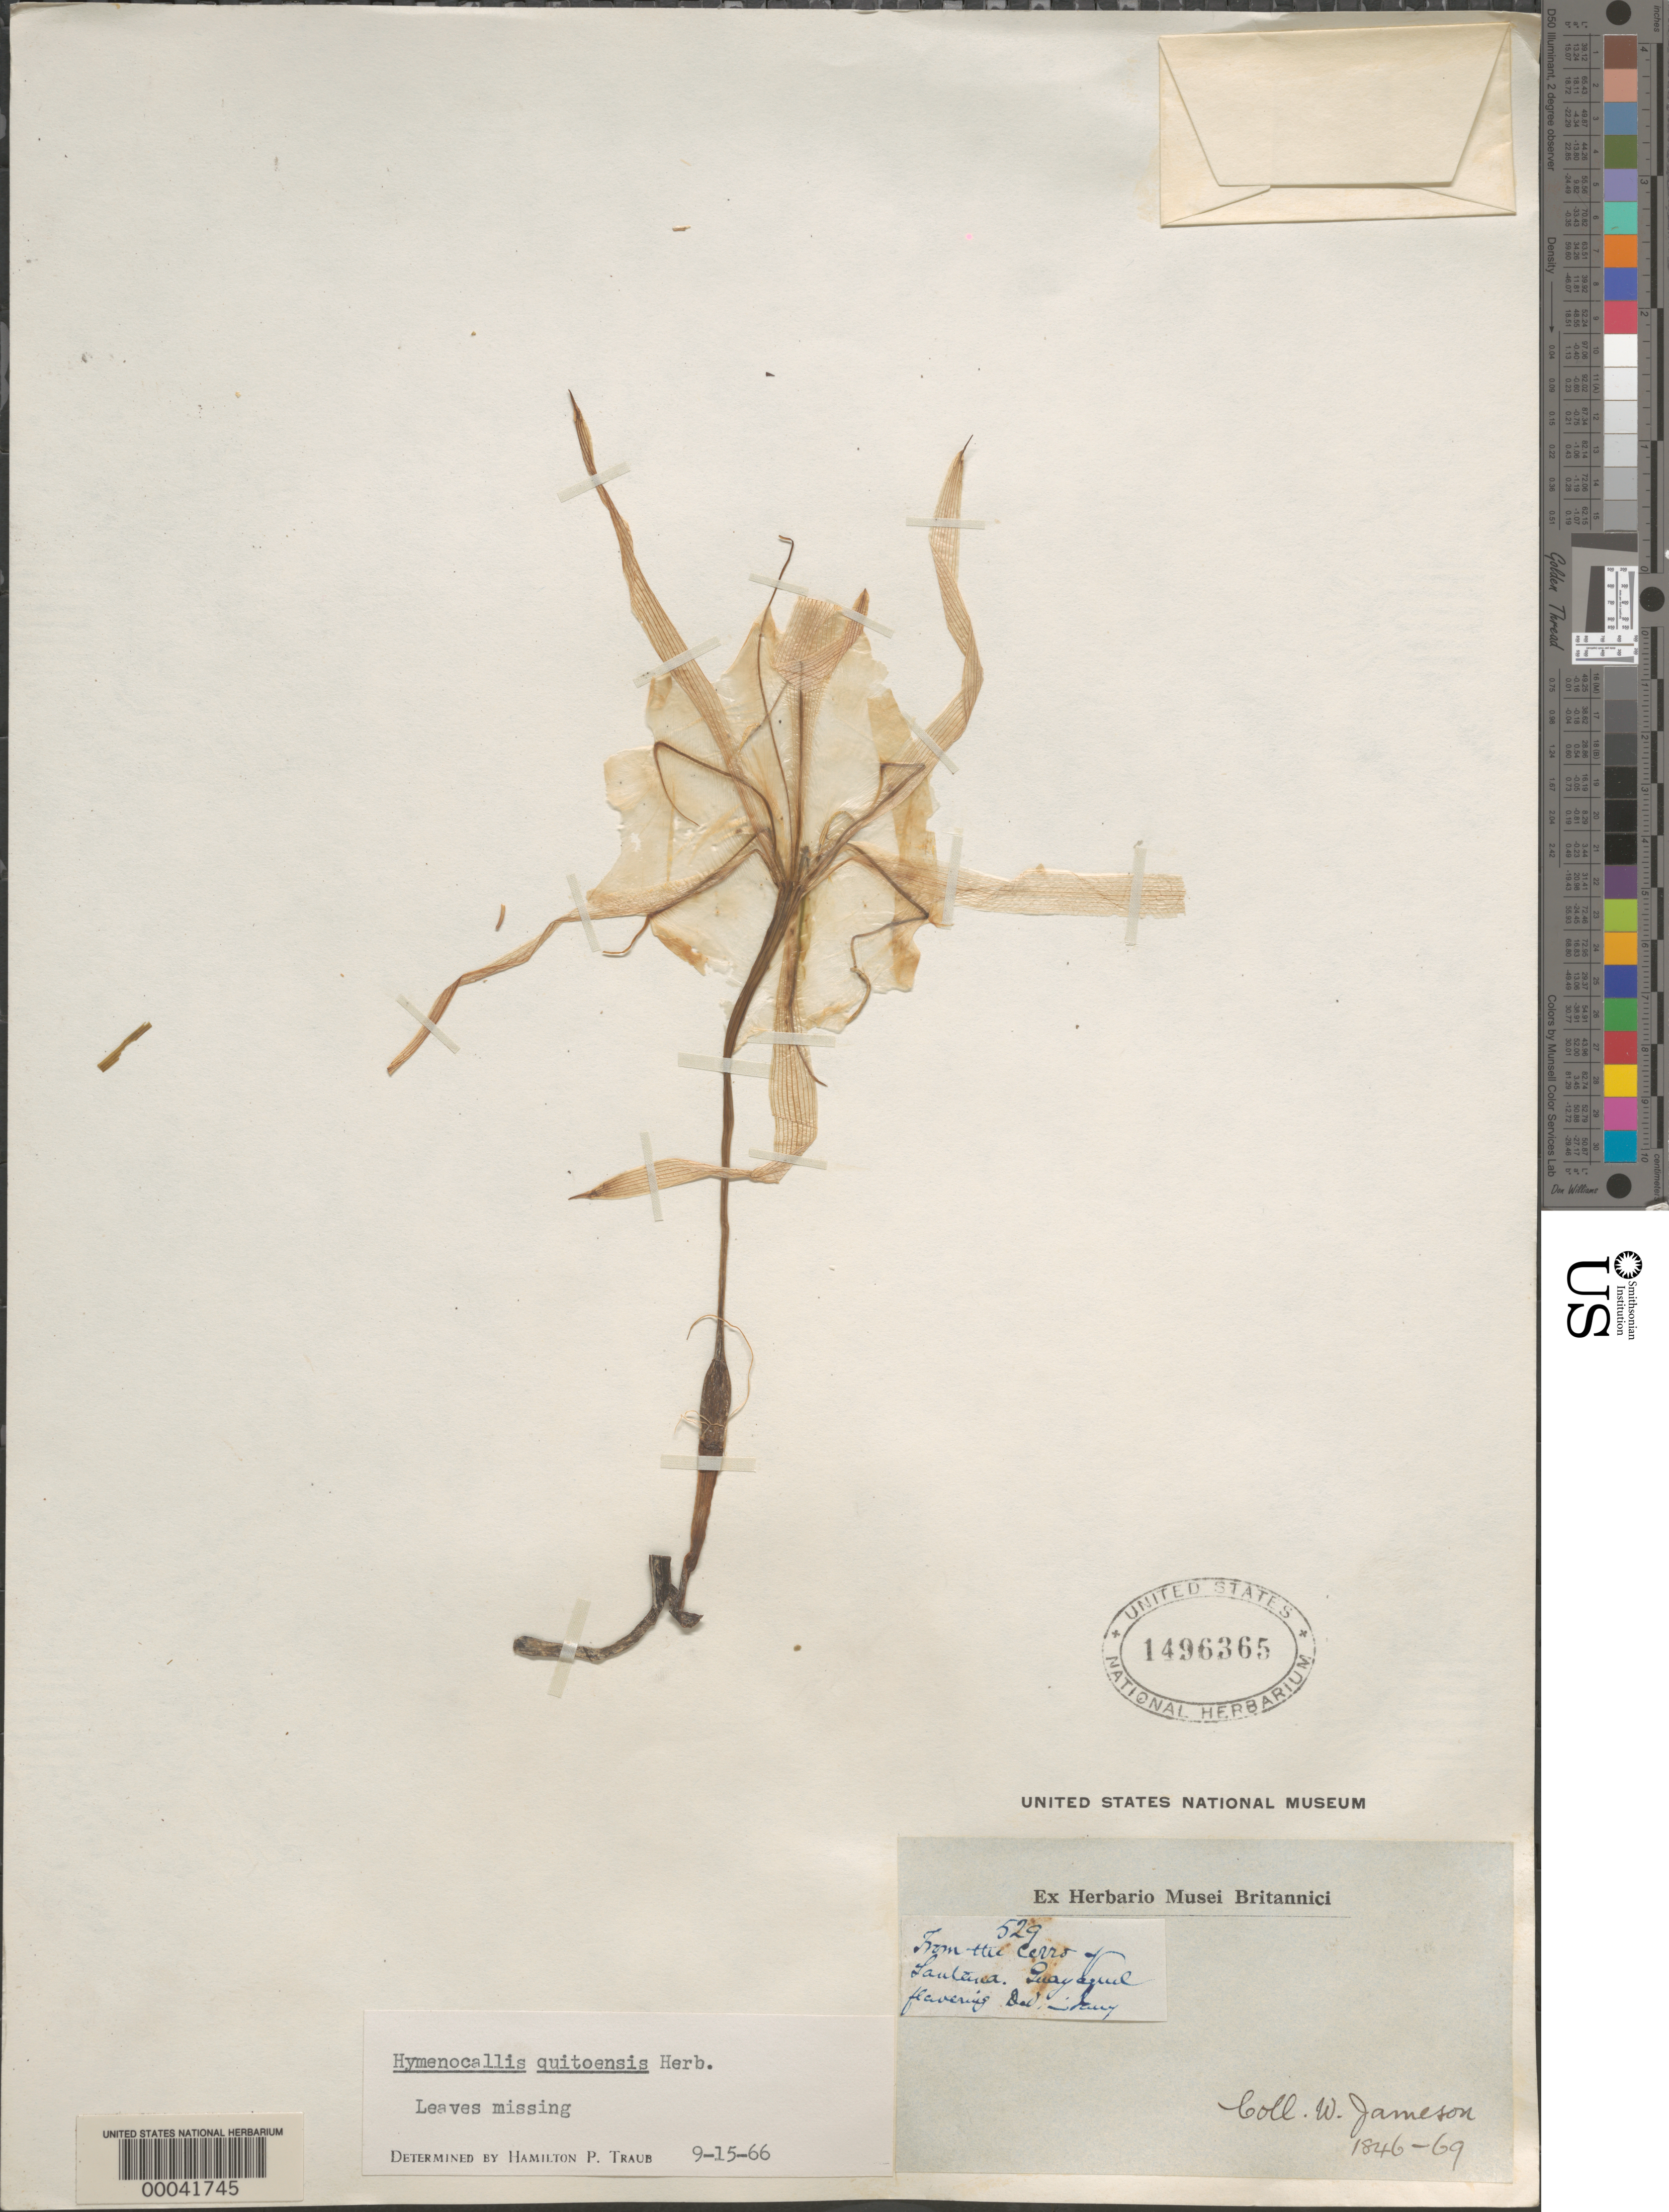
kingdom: Plantae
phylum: Tracheophyta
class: Liliopsida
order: Asparagales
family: Amaryllidaceae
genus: Hymenocallis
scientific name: Hymenocallis quitoensis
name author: Herb.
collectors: W. Jameson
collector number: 529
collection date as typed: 1846 to -- -- 1869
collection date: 1846/1869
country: Ecuador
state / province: Guayas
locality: From the Cerro Santana, Guayaquil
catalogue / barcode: US 1496365